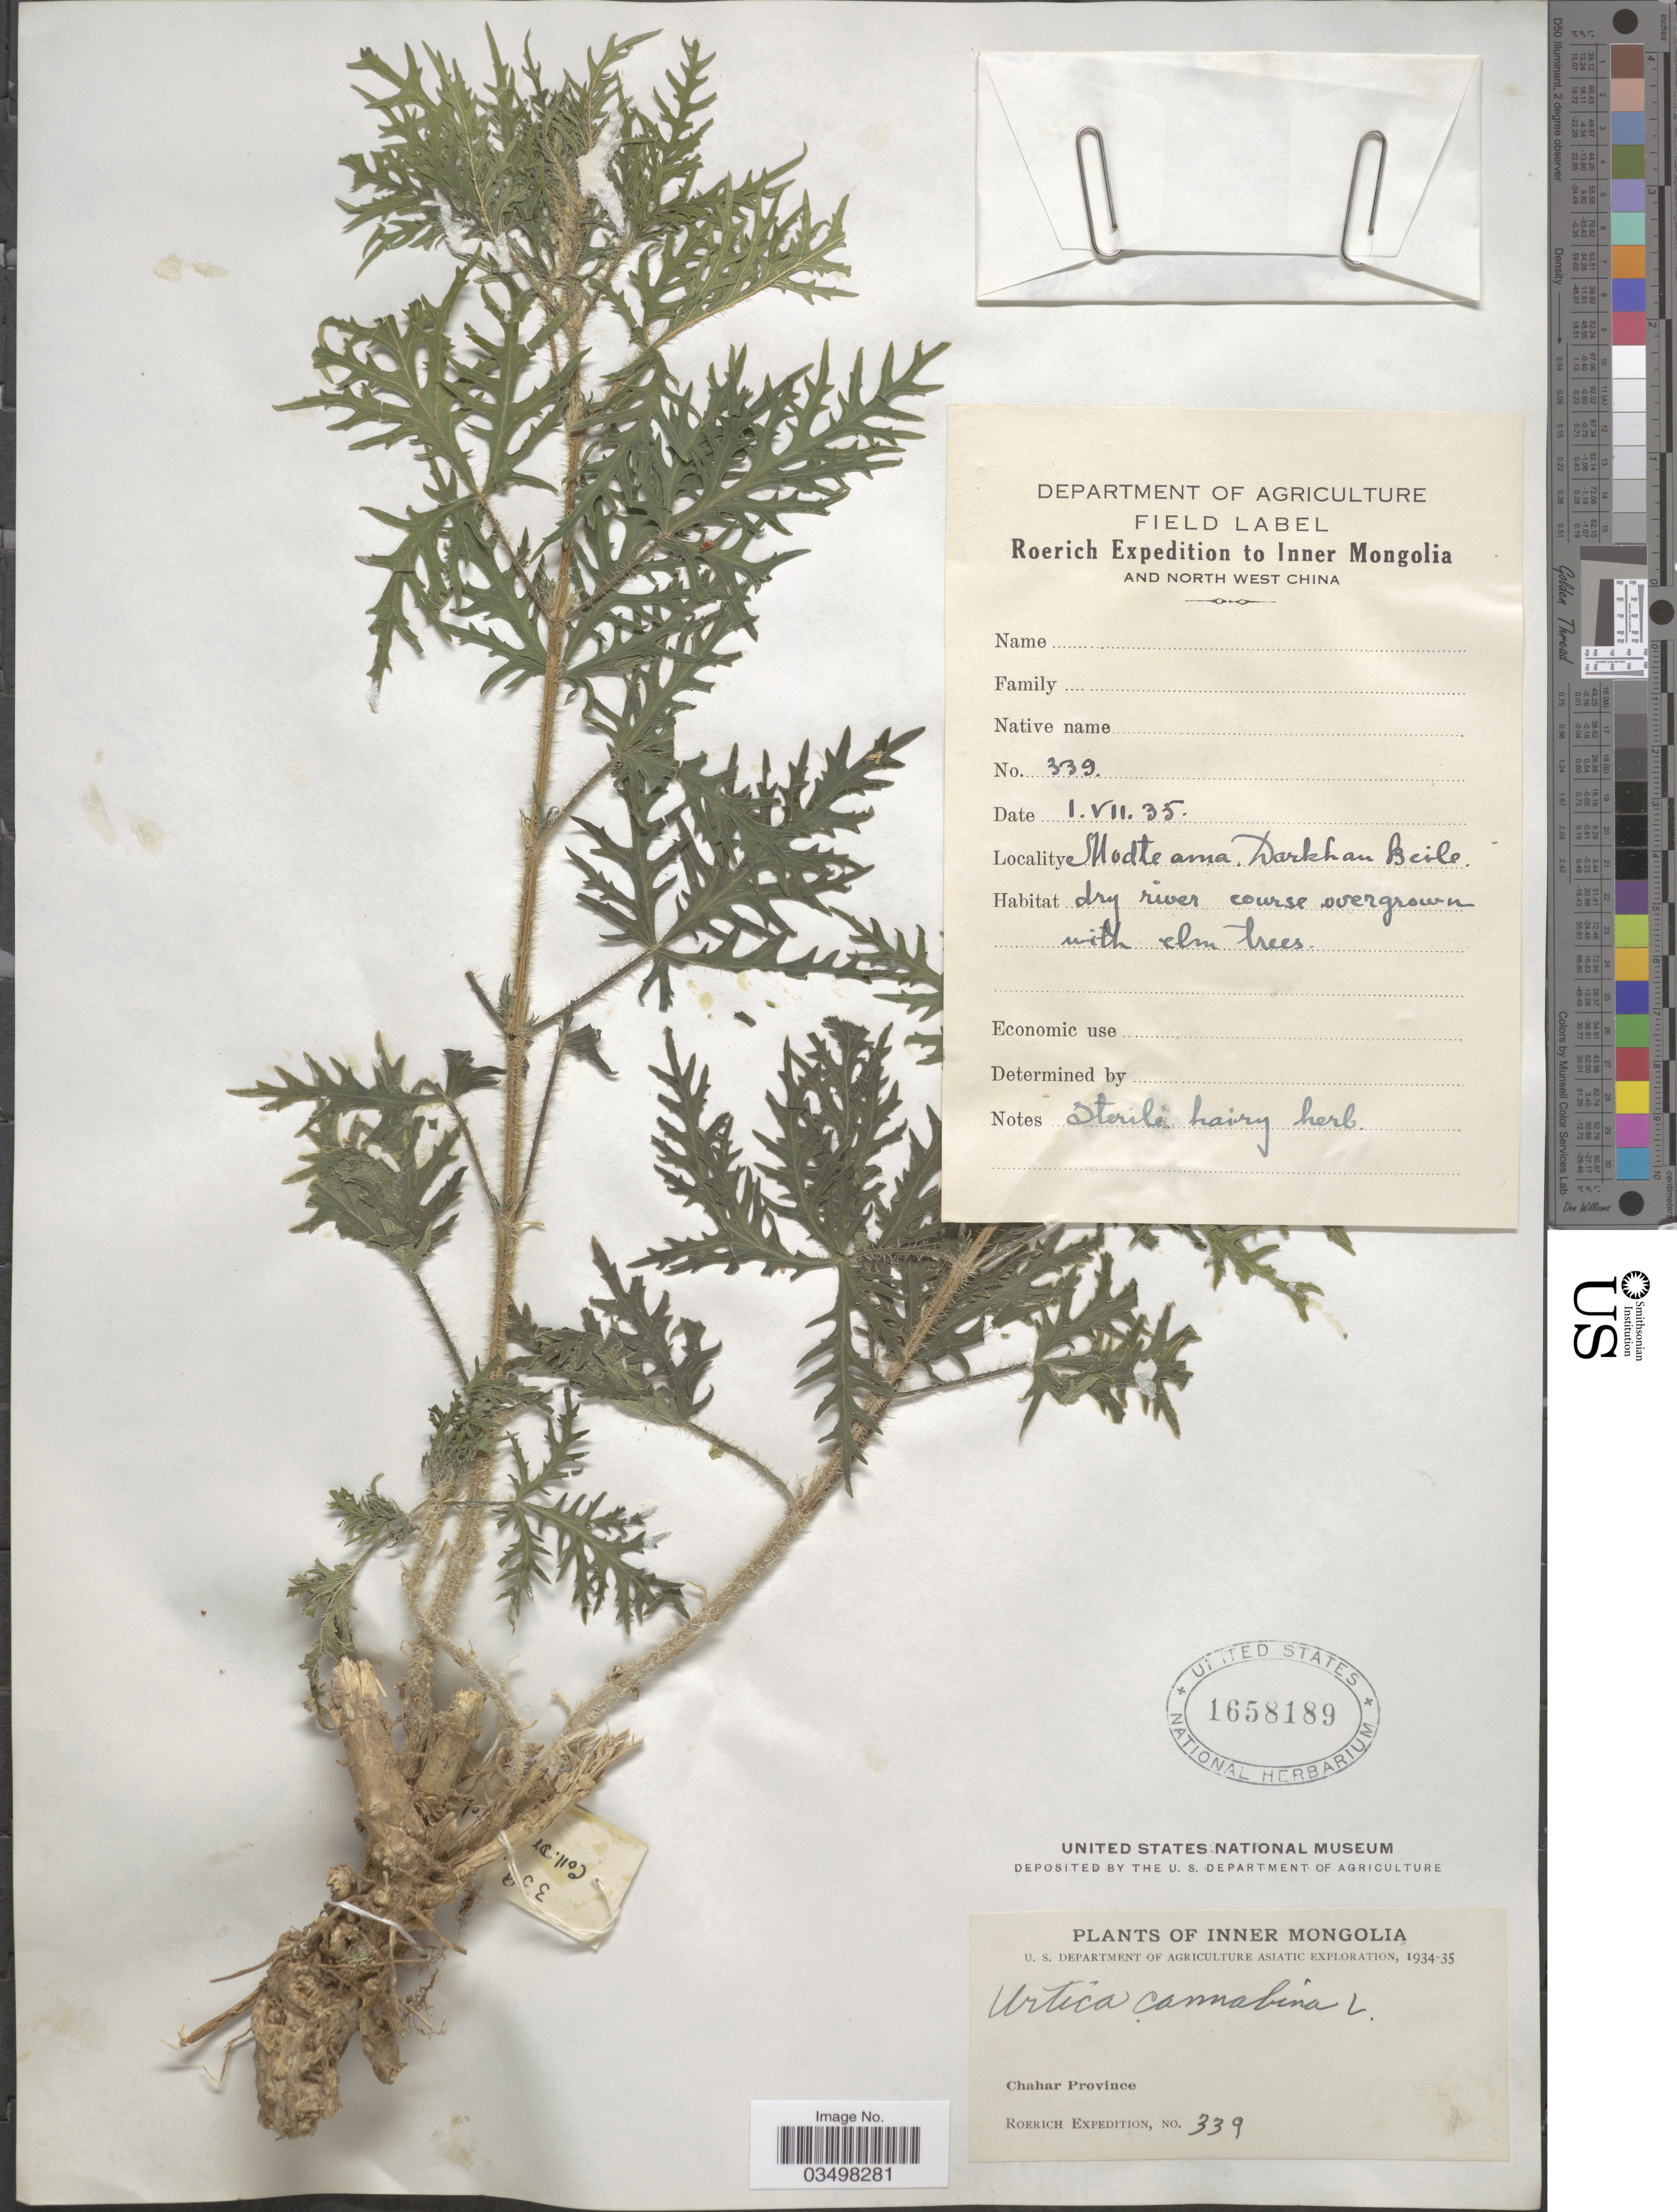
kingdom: Plantae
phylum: Tracheophyta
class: Magnoliopsida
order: Rosales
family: Urticaceae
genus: Urtica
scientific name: Urtica cannabina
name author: L.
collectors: Roerich Expedition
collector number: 339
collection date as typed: Transcribed d/m/y: 1/7/35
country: China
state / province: Nei Monggol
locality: Inner Mongolia. Chahar Province. Modte ama. Darkhan Beile.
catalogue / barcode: US 1658189